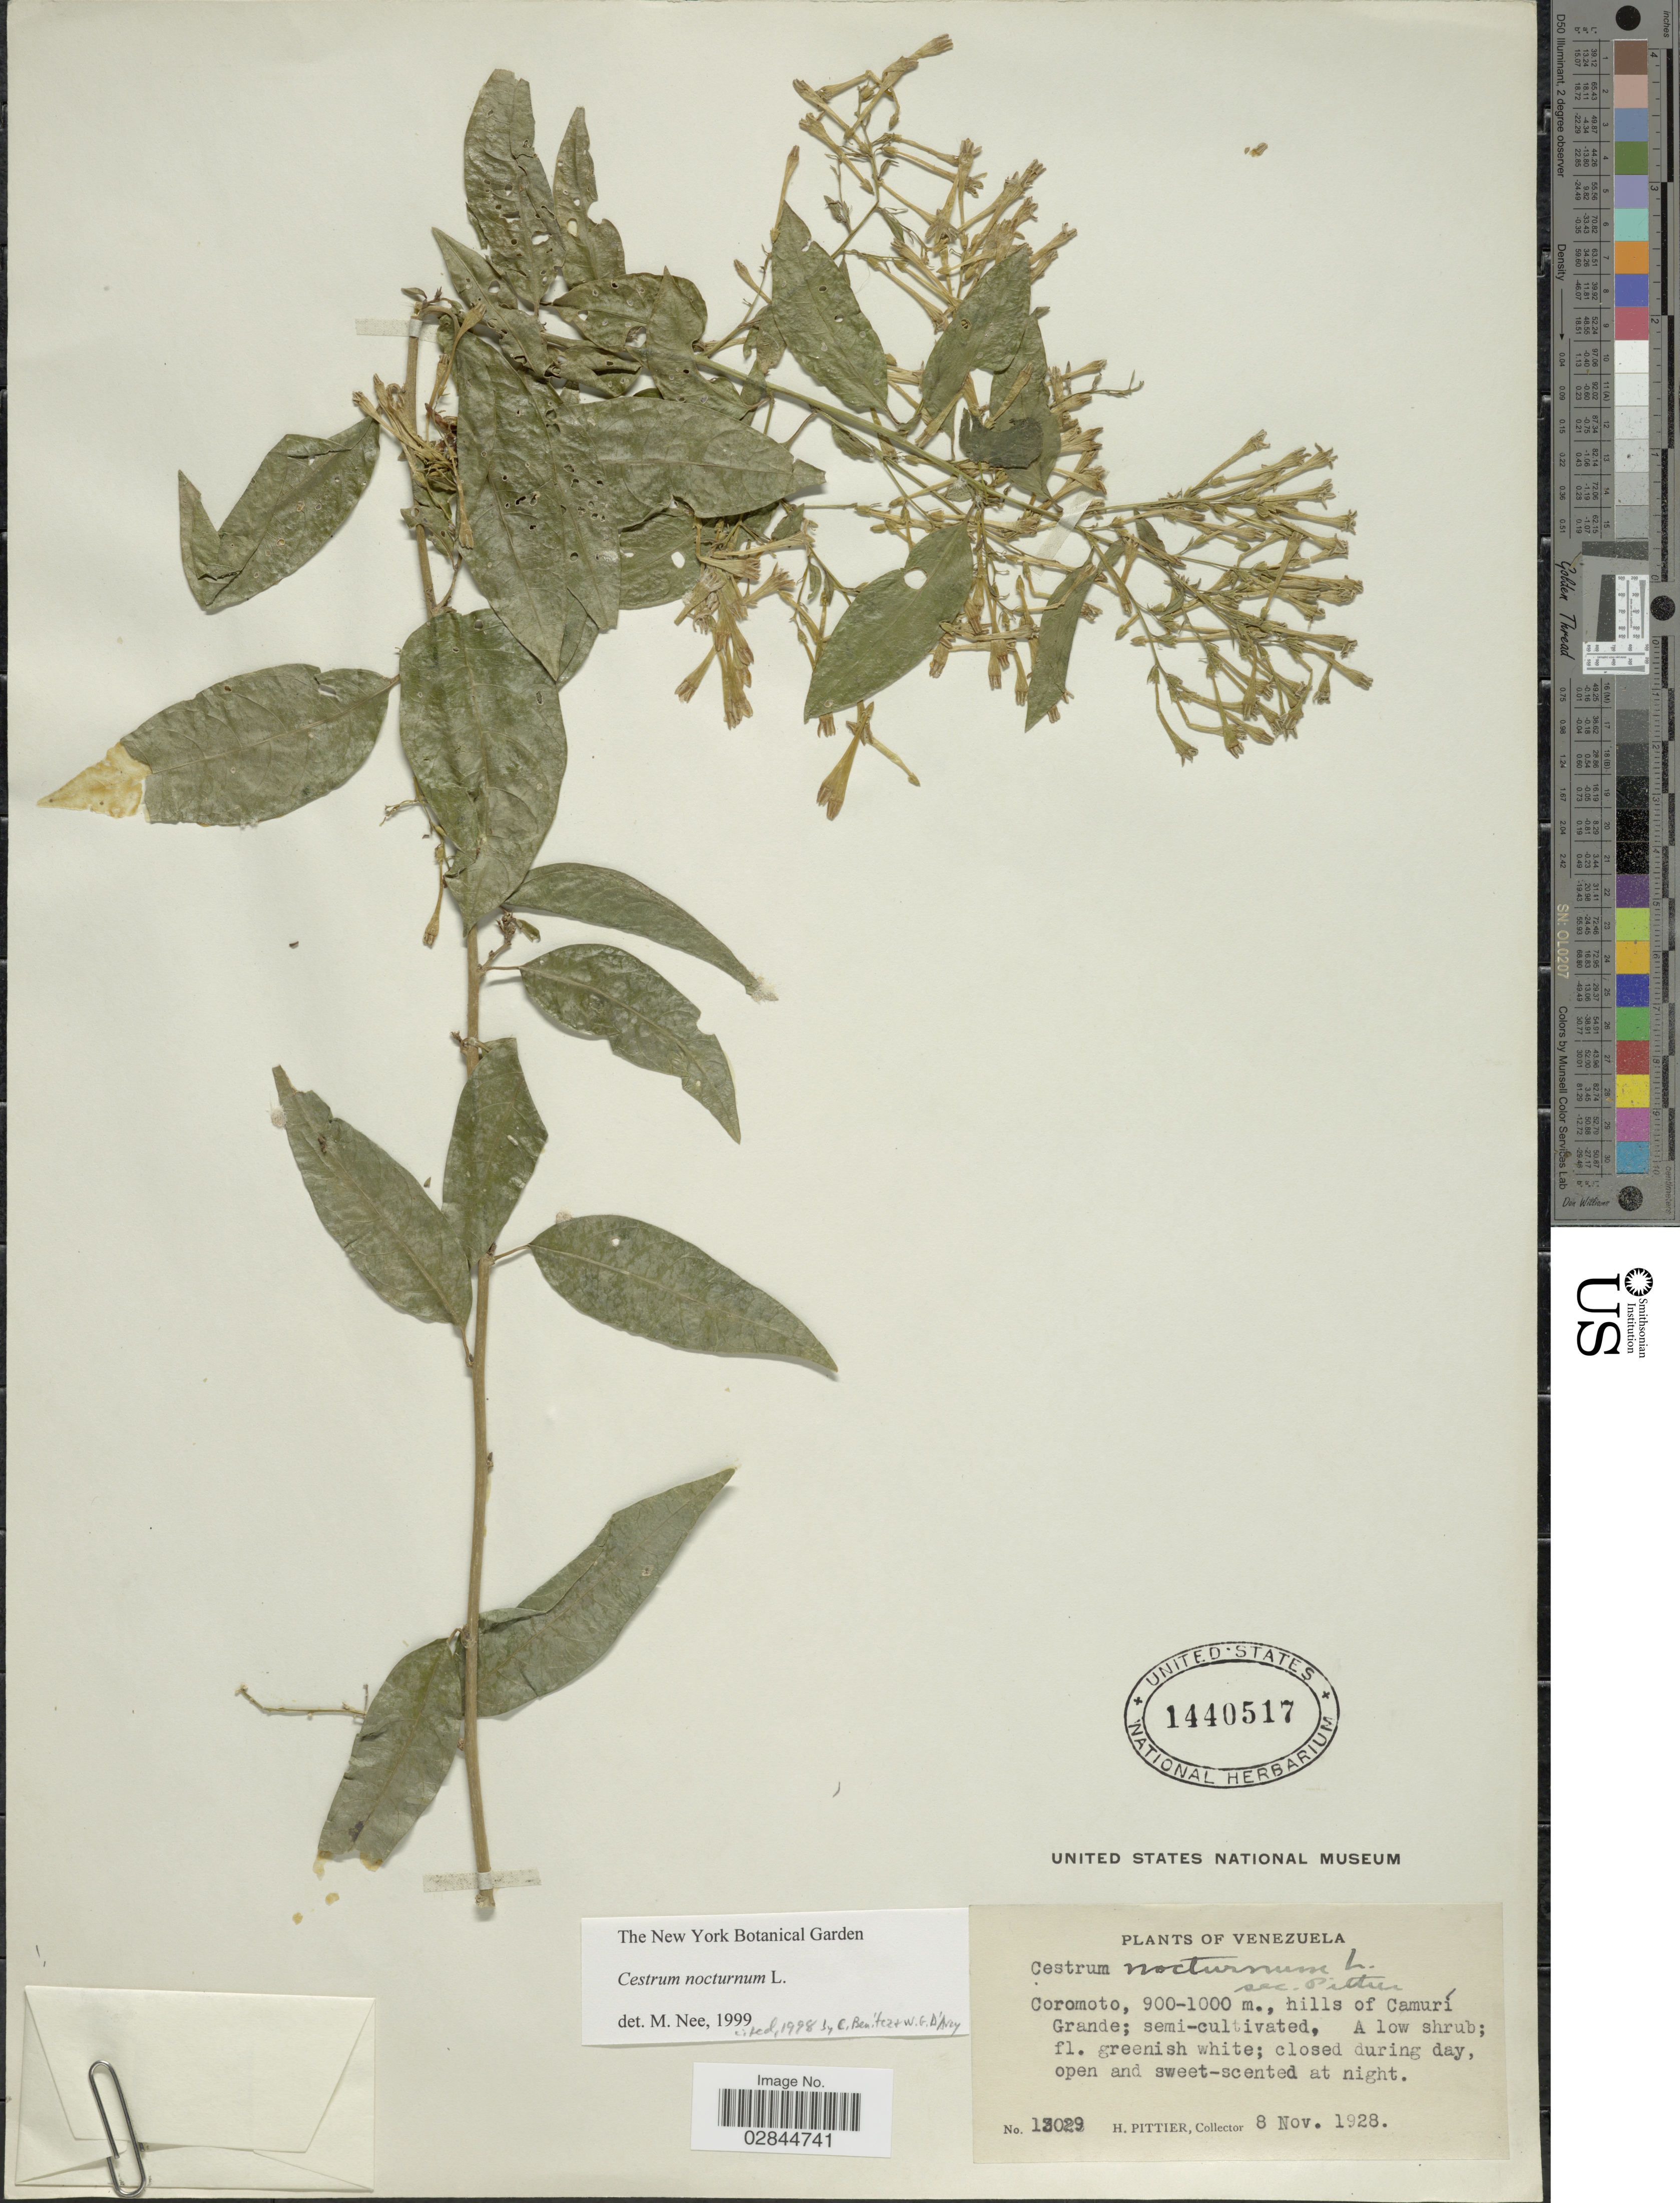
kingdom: Plantae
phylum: Tracheophyta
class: Magnoliopsida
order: Solanales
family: Solanaceae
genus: Cestrum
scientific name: Cestrum nocturnum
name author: L.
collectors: H. F. Pittier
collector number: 13029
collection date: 1928-11-08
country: Venezuela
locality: Coromoto, hills of Camurí Grande.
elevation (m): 900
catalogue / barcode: US 1440517